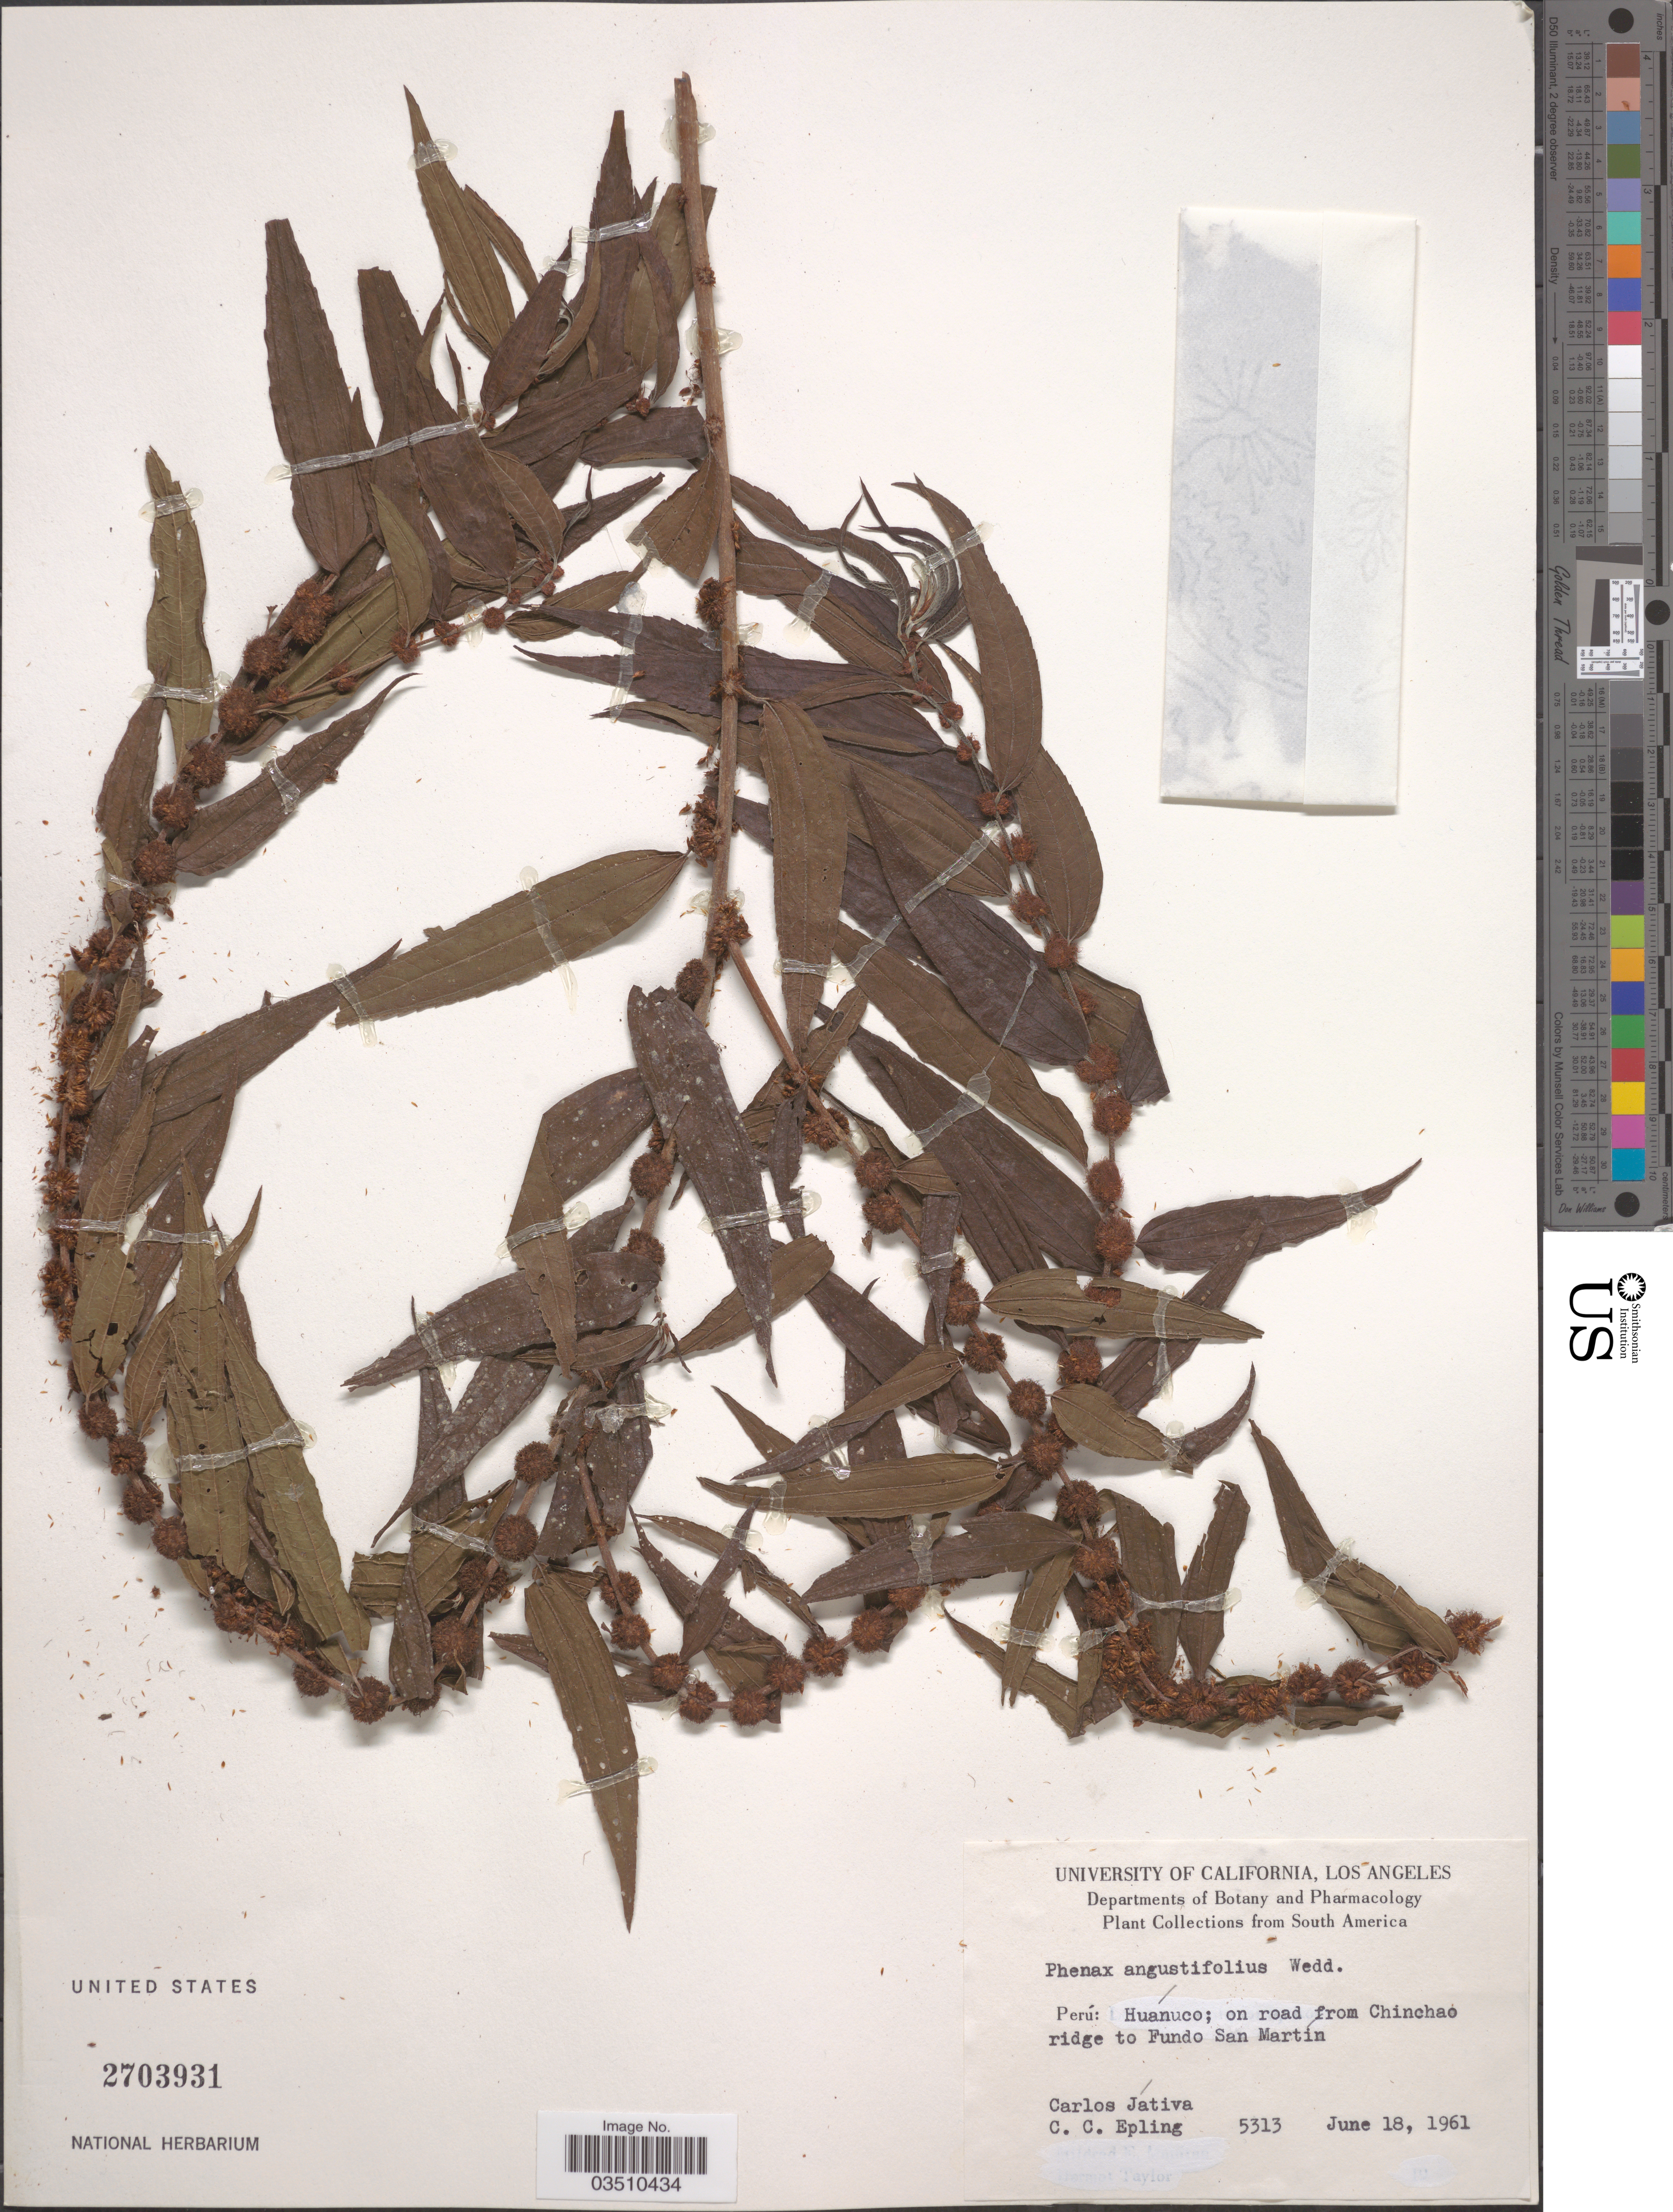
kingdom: Plantae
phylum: Tracheophyta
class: Magnoliopsida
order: Rosales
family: Urticaceae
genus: Phenax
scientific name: Phenax angustifolius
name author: (Kunth) Wedd.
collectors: C. D. Játiva & C. C. Epling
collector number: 5313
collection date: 1961-06-18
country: Peru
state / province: Huánuco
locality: On road from Chinchao ridge to Fundo San Martín.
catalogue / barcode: US 2703931